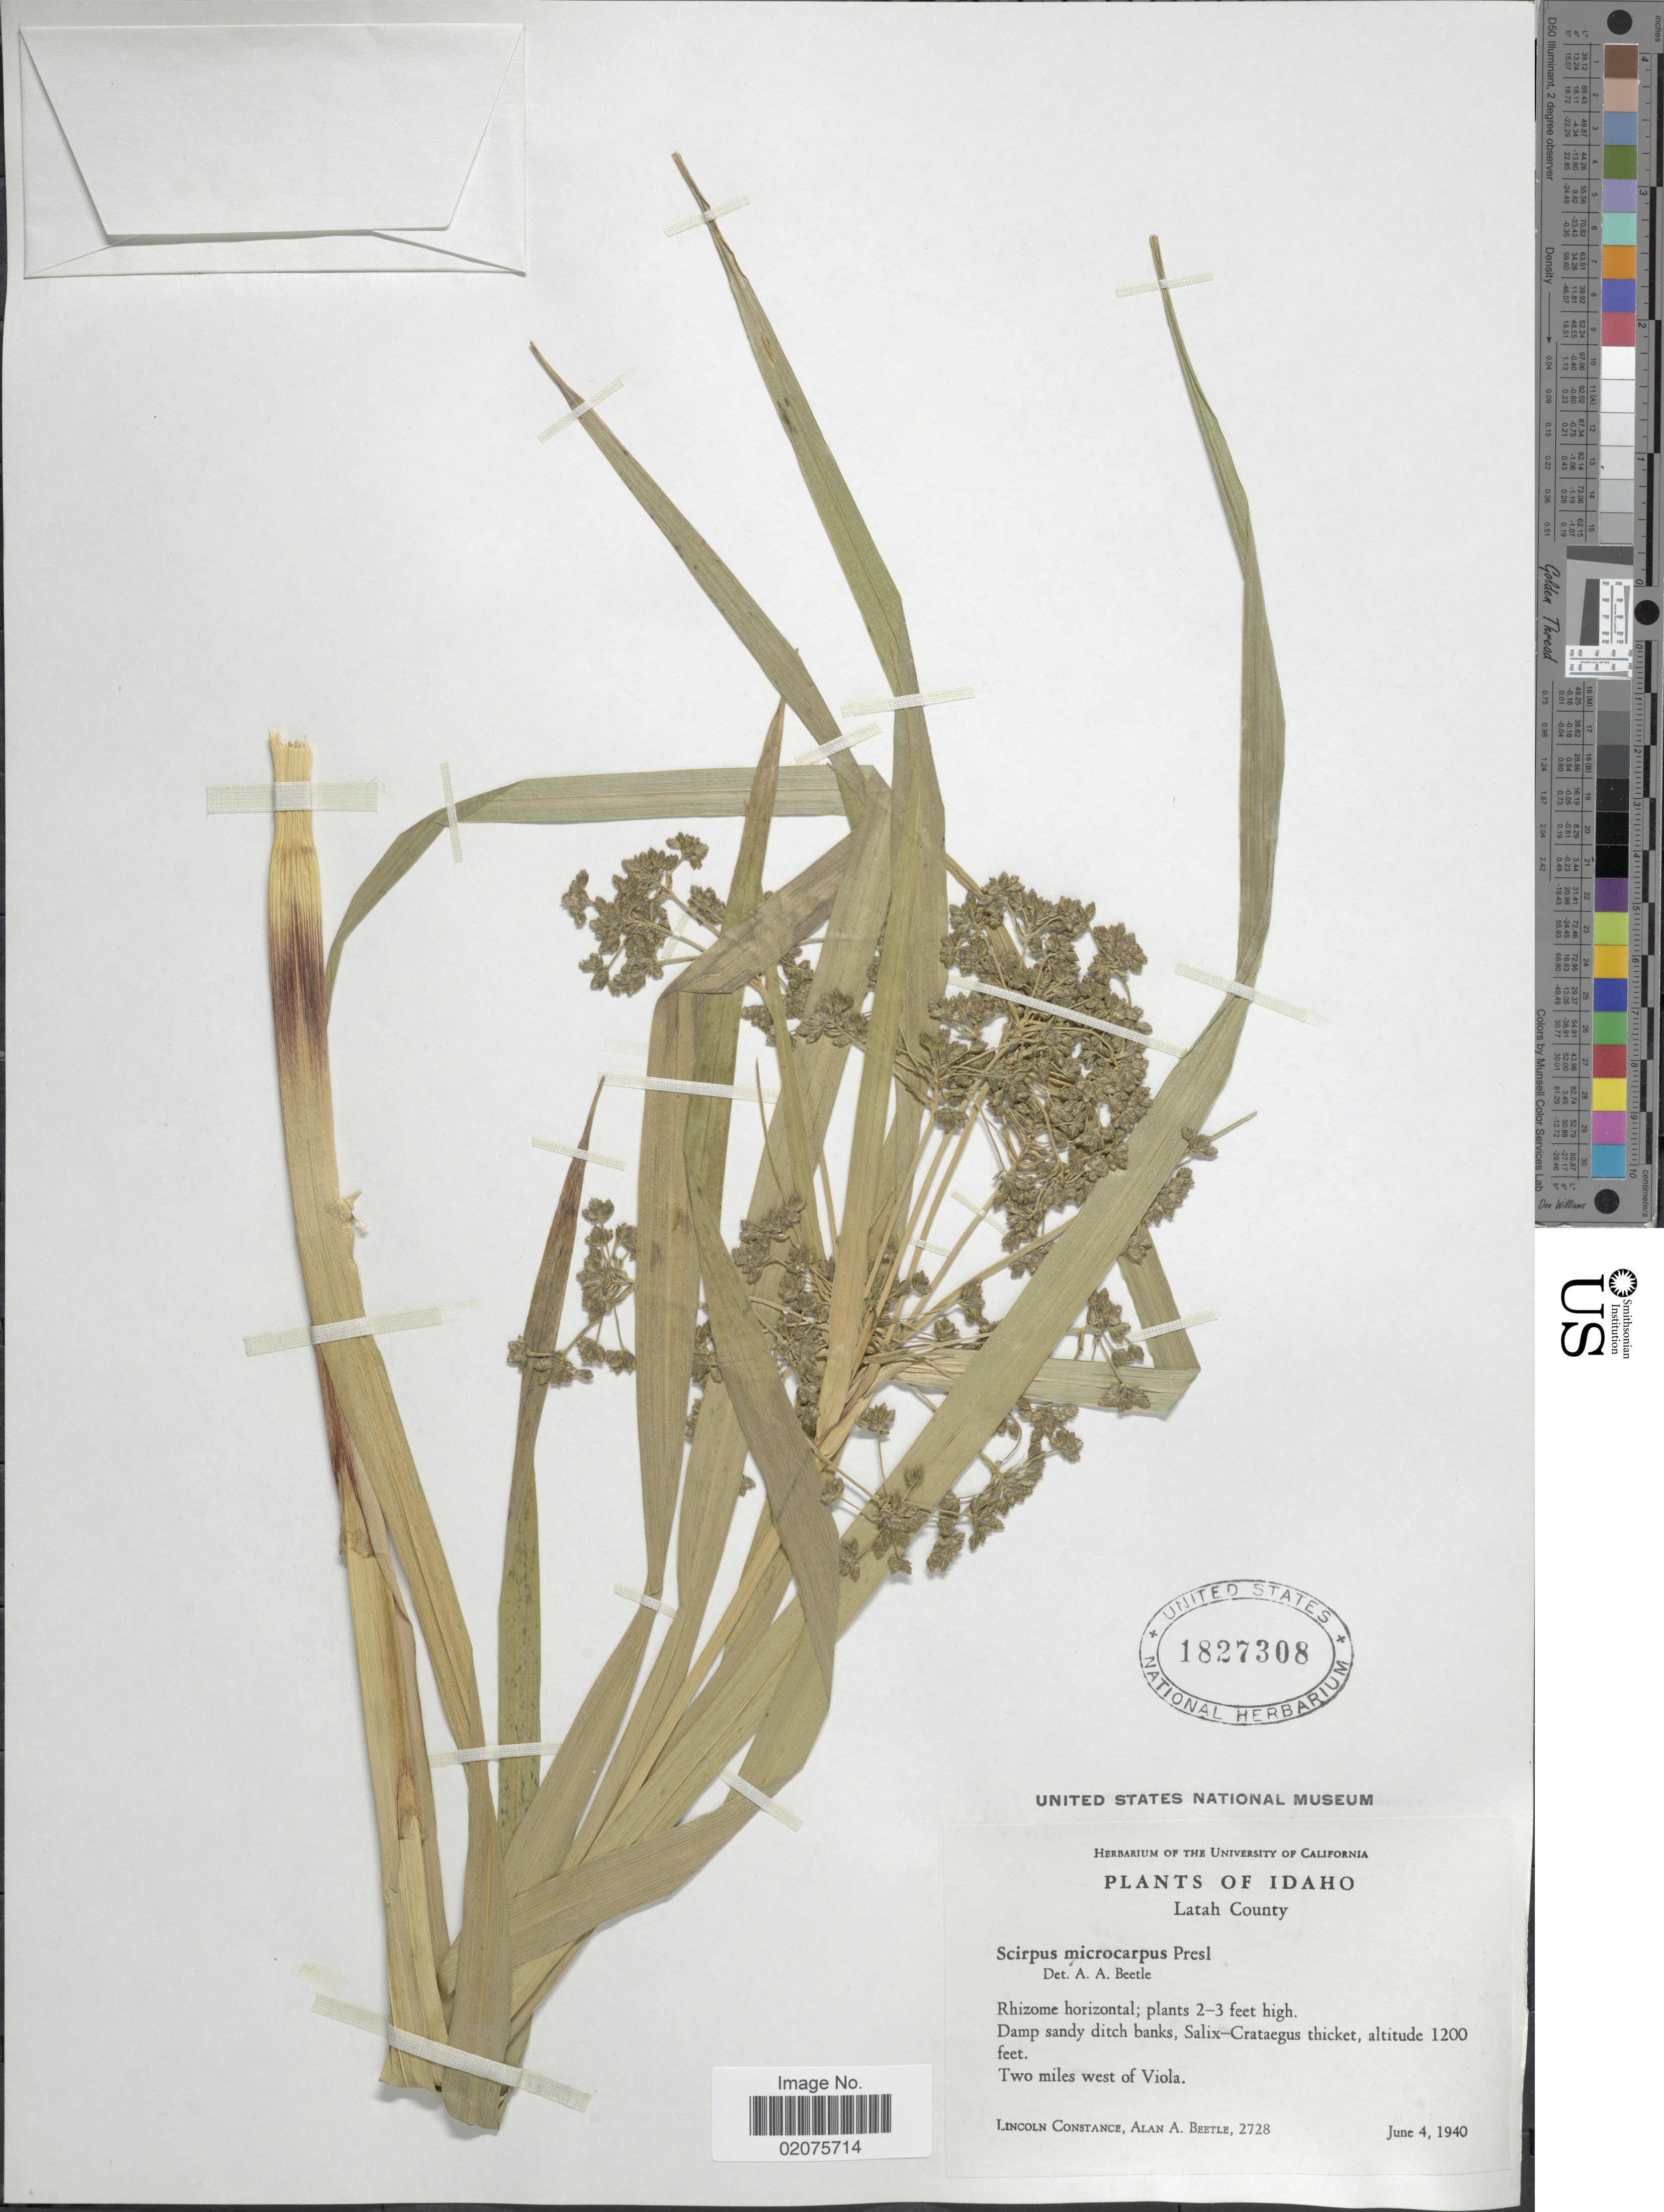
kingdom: Plantae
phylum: Tracheophyta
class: Liliopsida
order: Poales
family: Cyperaceae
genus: Scirpus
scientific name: Scirpus microcarpus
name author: J. Presl & C. Presl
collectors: L. Constance & A. A. Beetle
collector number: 2728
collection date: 1940-06-04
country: United States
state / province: Idaho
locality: Latah County. Two miles west of Viola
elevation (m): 366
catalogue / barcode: US 1827308